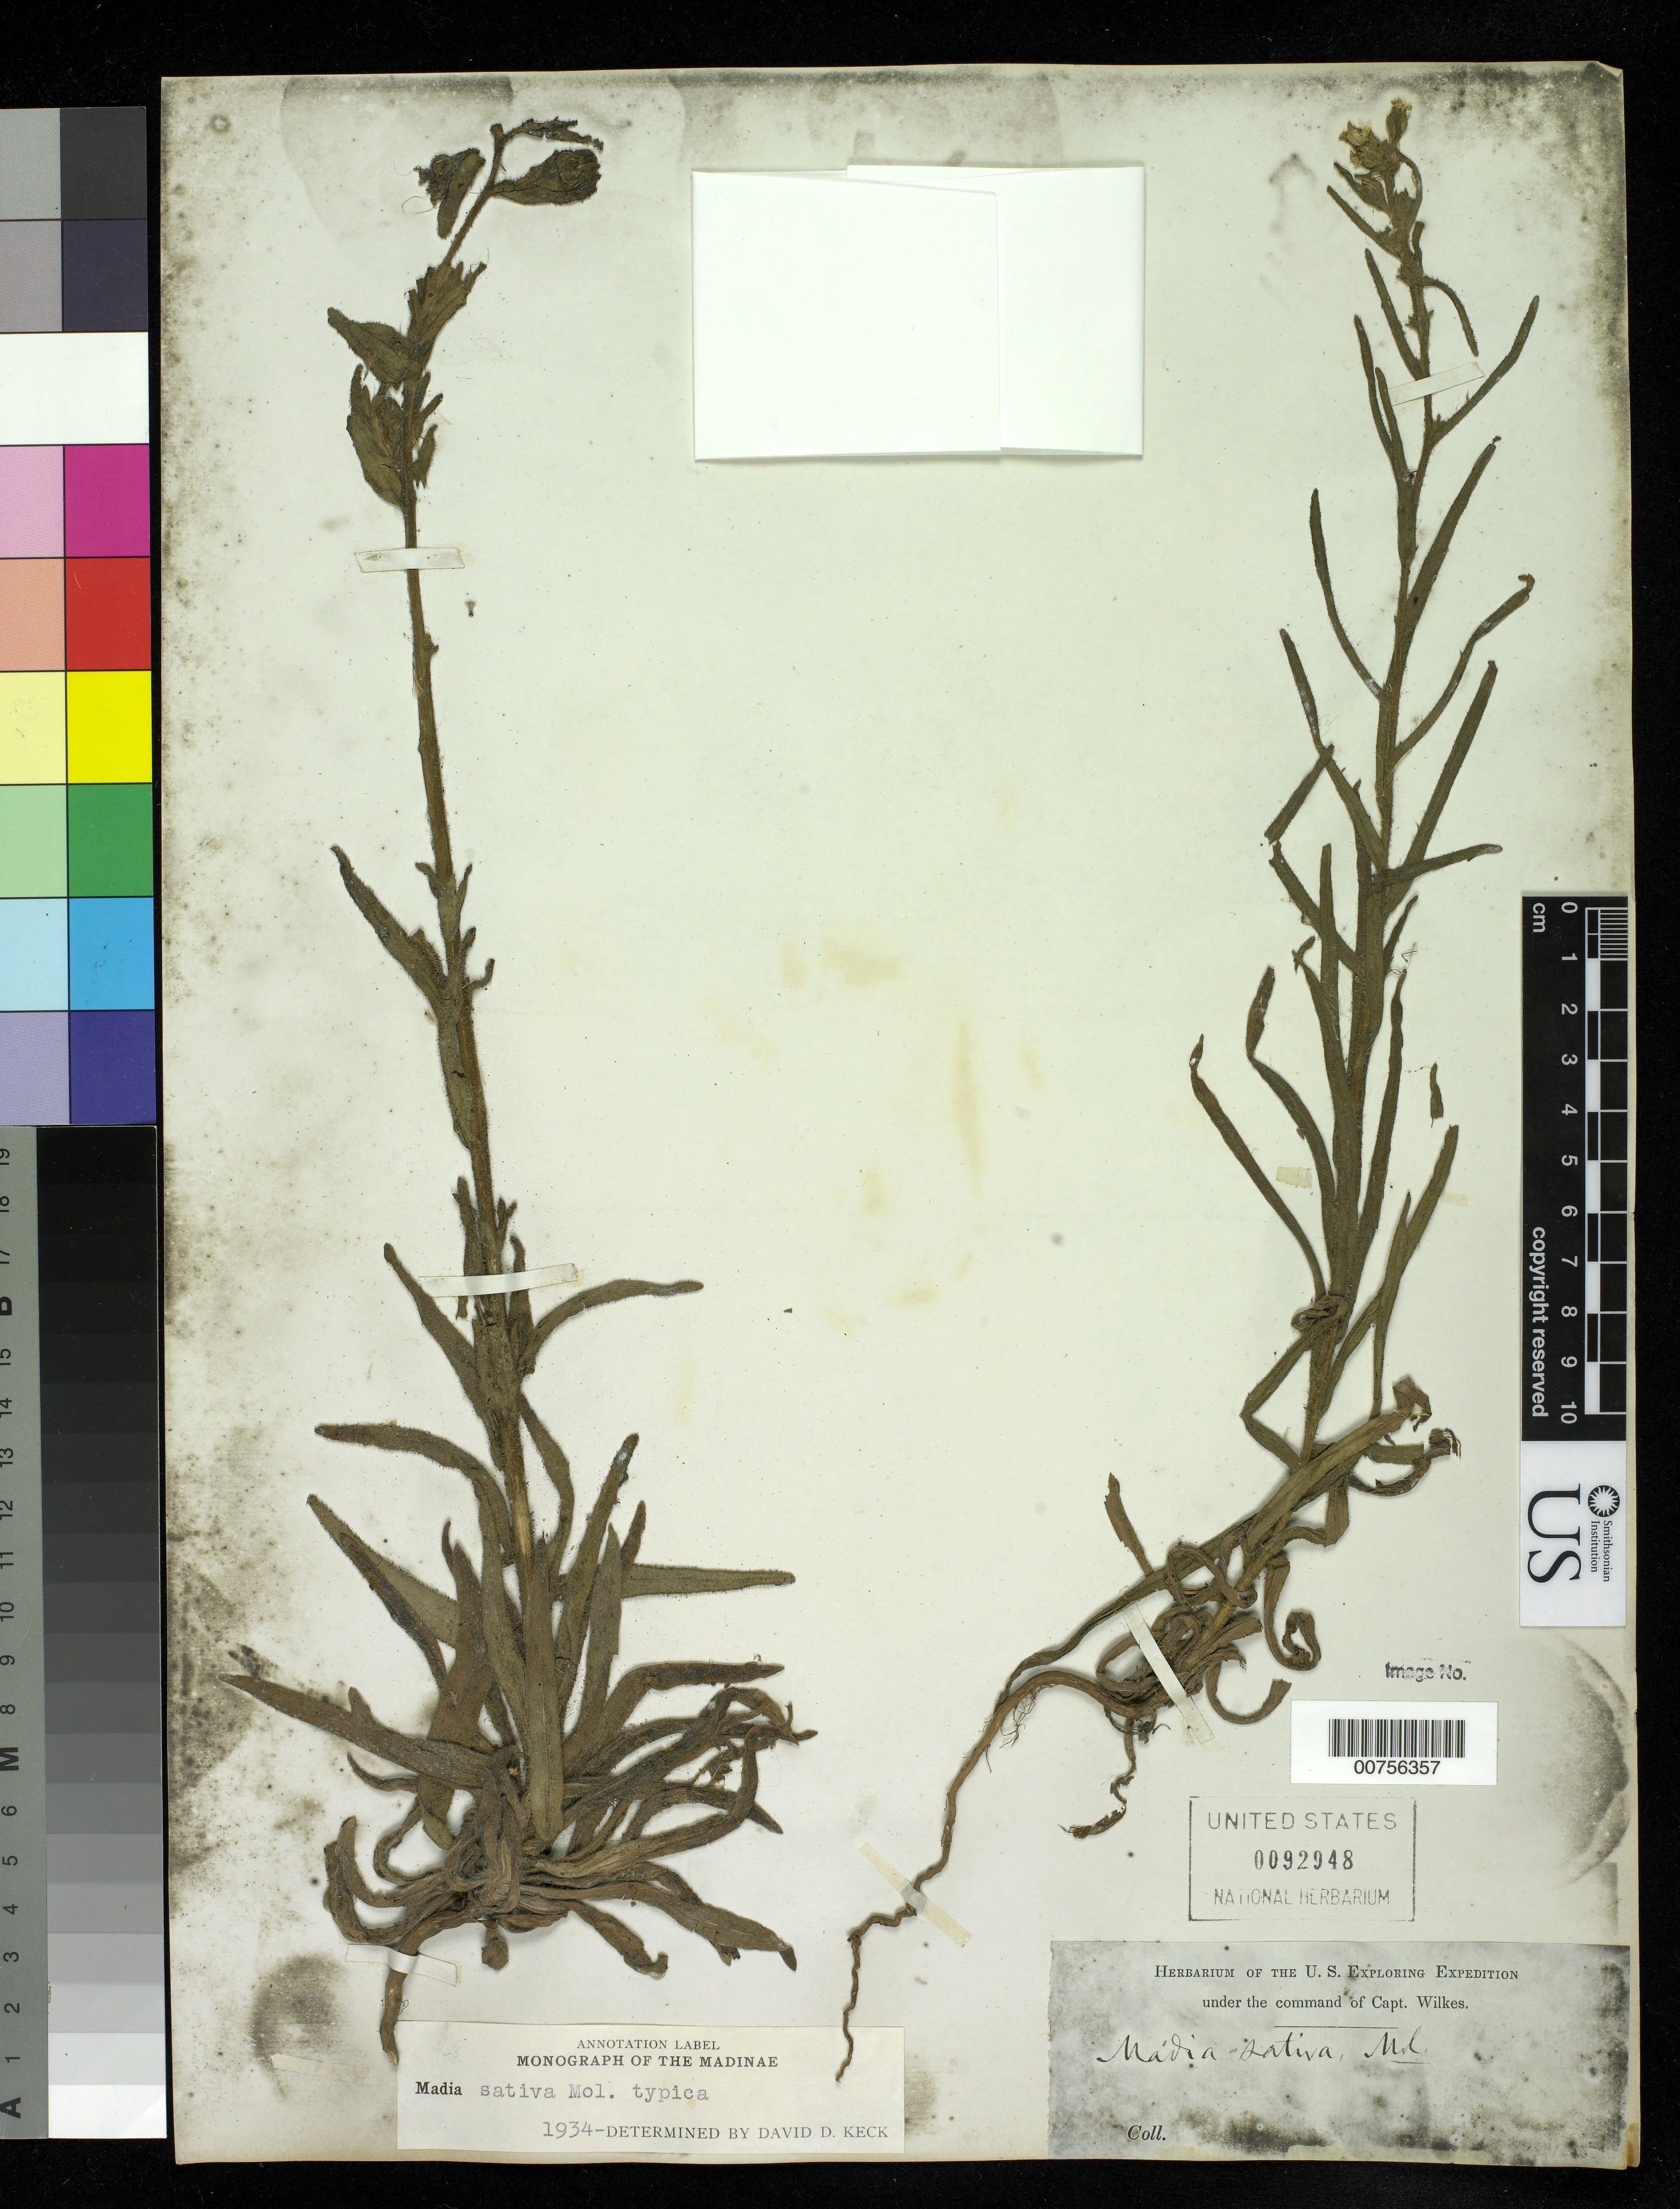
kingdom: Plantae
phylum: Tracheophyta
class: Magnoliopsida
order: Asterales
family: Asteraceae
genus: Madia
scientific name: Madia sativa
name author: Molina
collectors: Wilkes Explor. Exped.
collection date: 1838/1842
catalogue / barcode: US 92948